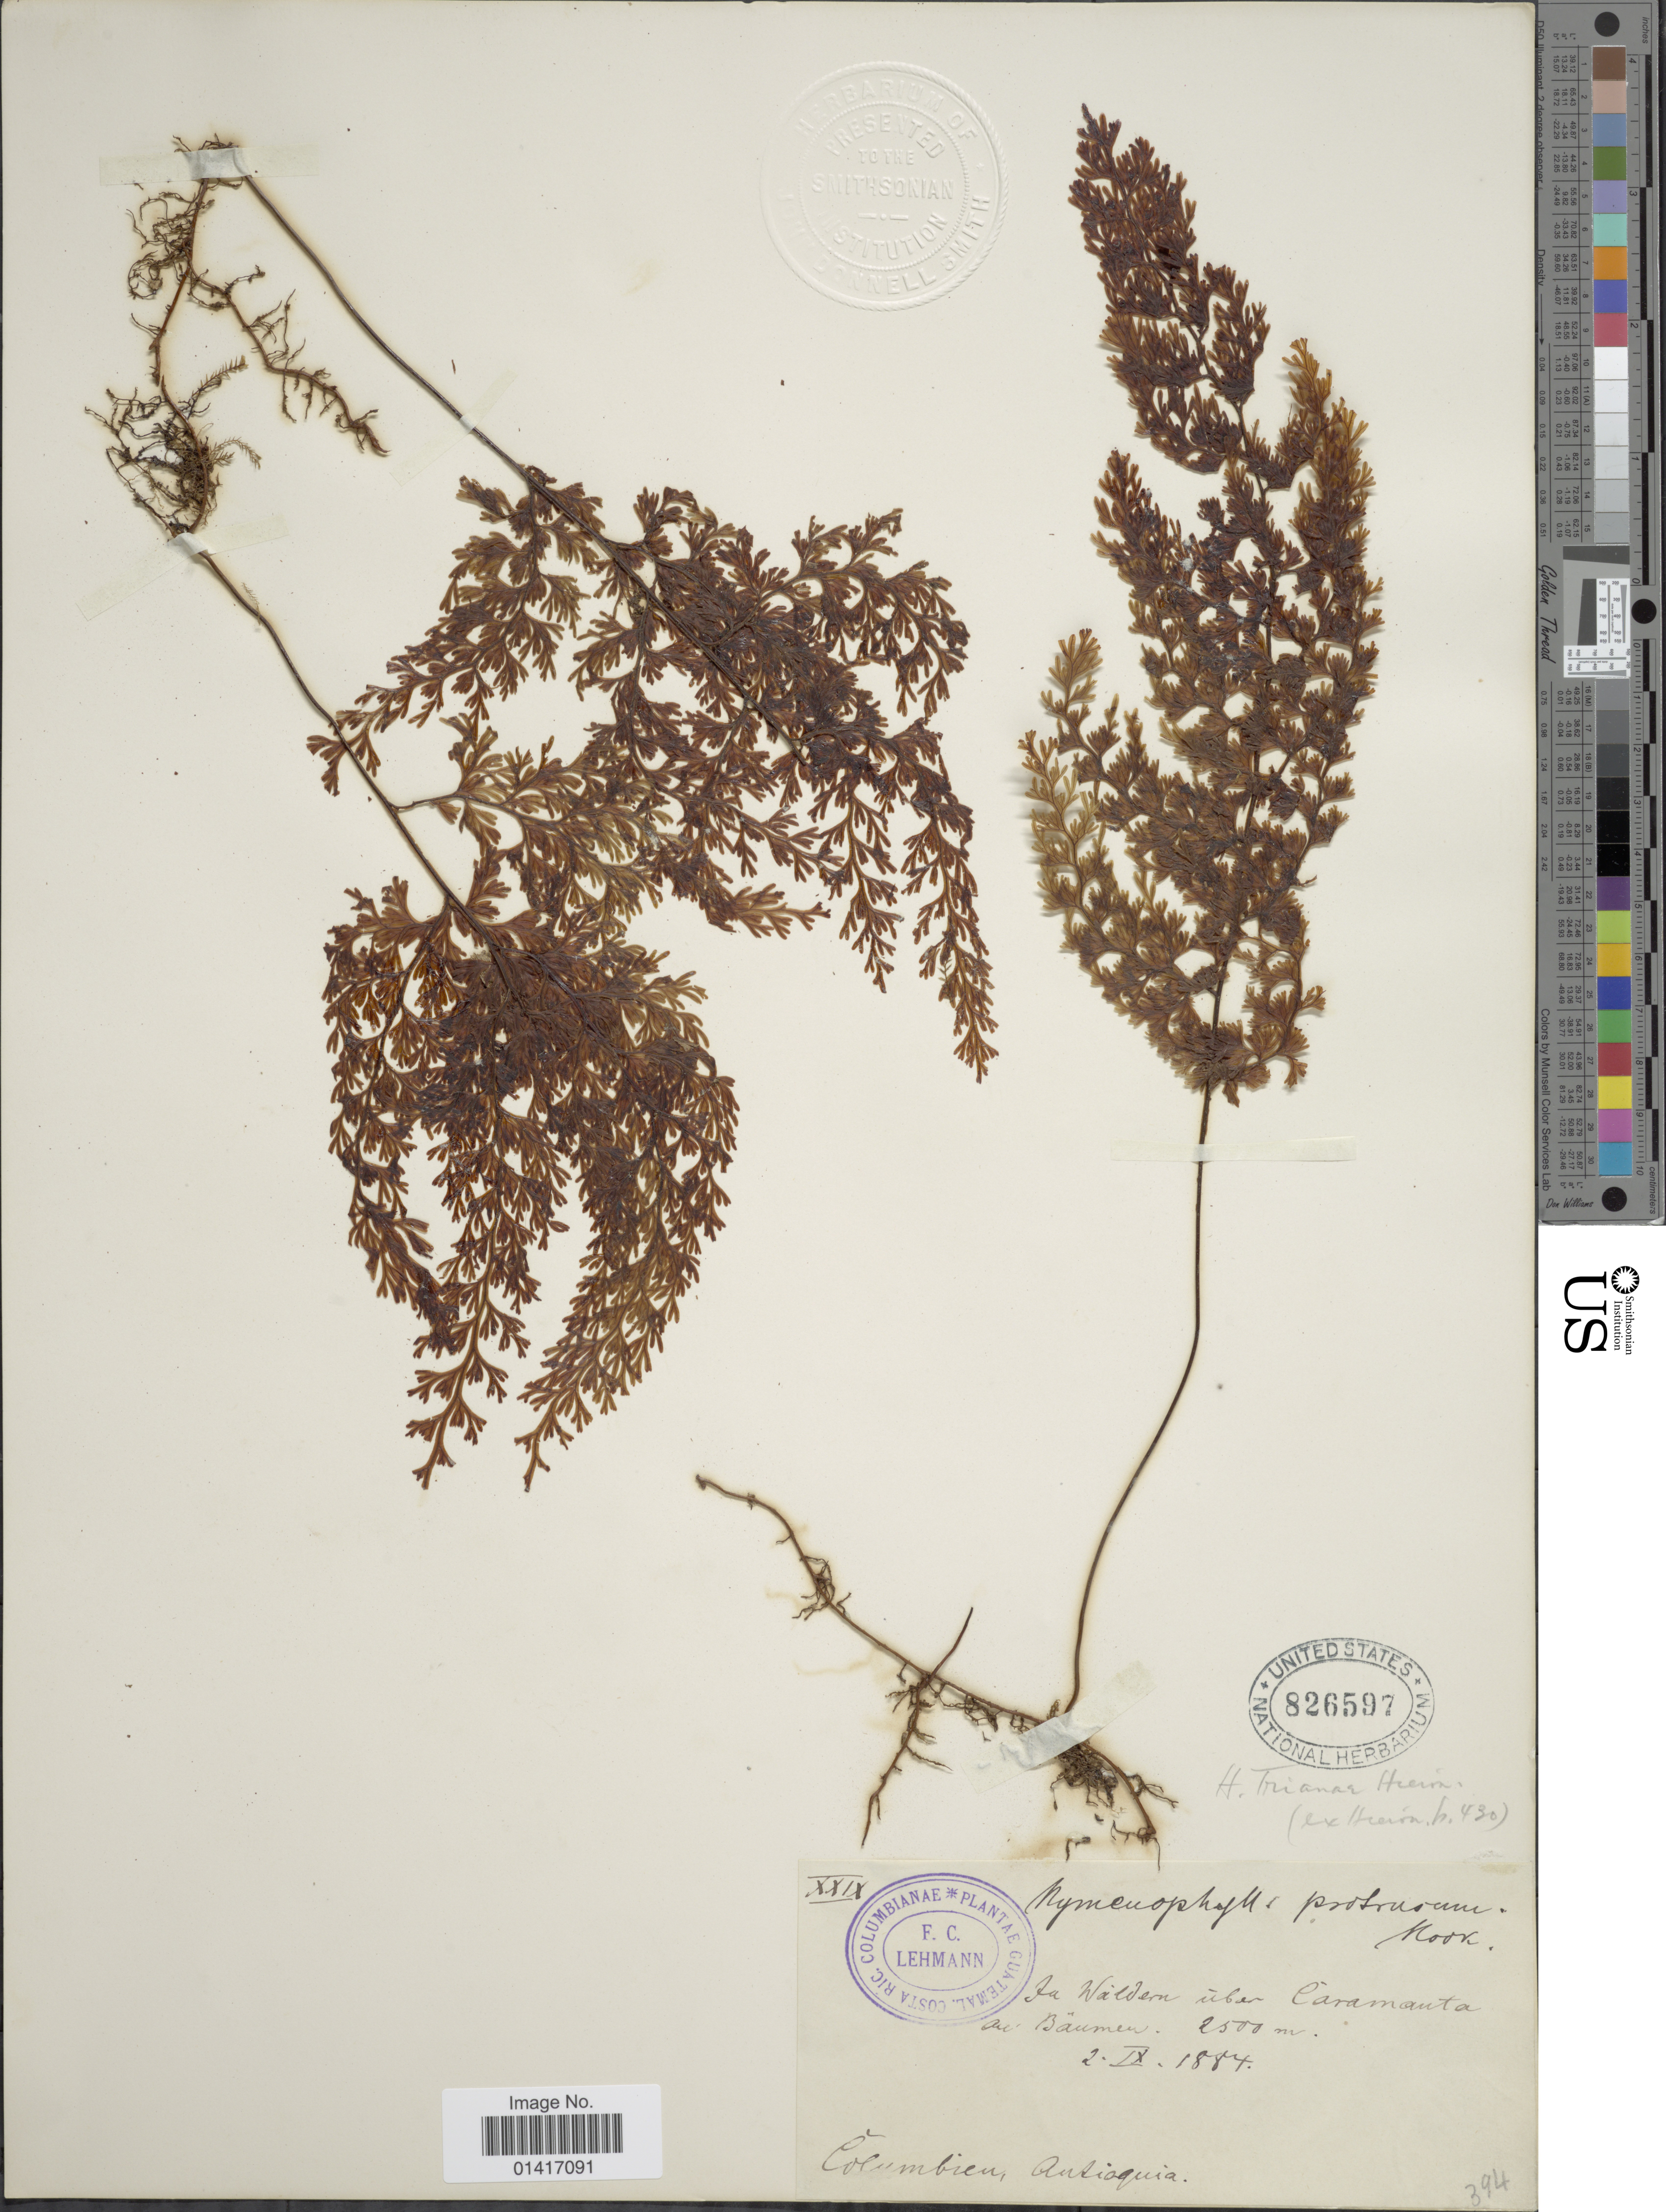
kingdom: Plantae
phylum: Tracheophyta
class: Polypodiopsida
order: Hymenophyllales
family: Hymenophyllaceae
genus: Hymenophyllum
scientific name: Hymenophyllum trianae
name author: (Hieron.)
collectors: F. C. Lehmann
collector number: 29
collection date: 1884-09-02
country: Colombia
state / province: Antioquia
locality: Caramanta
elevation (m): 2500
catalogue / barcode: US 826597